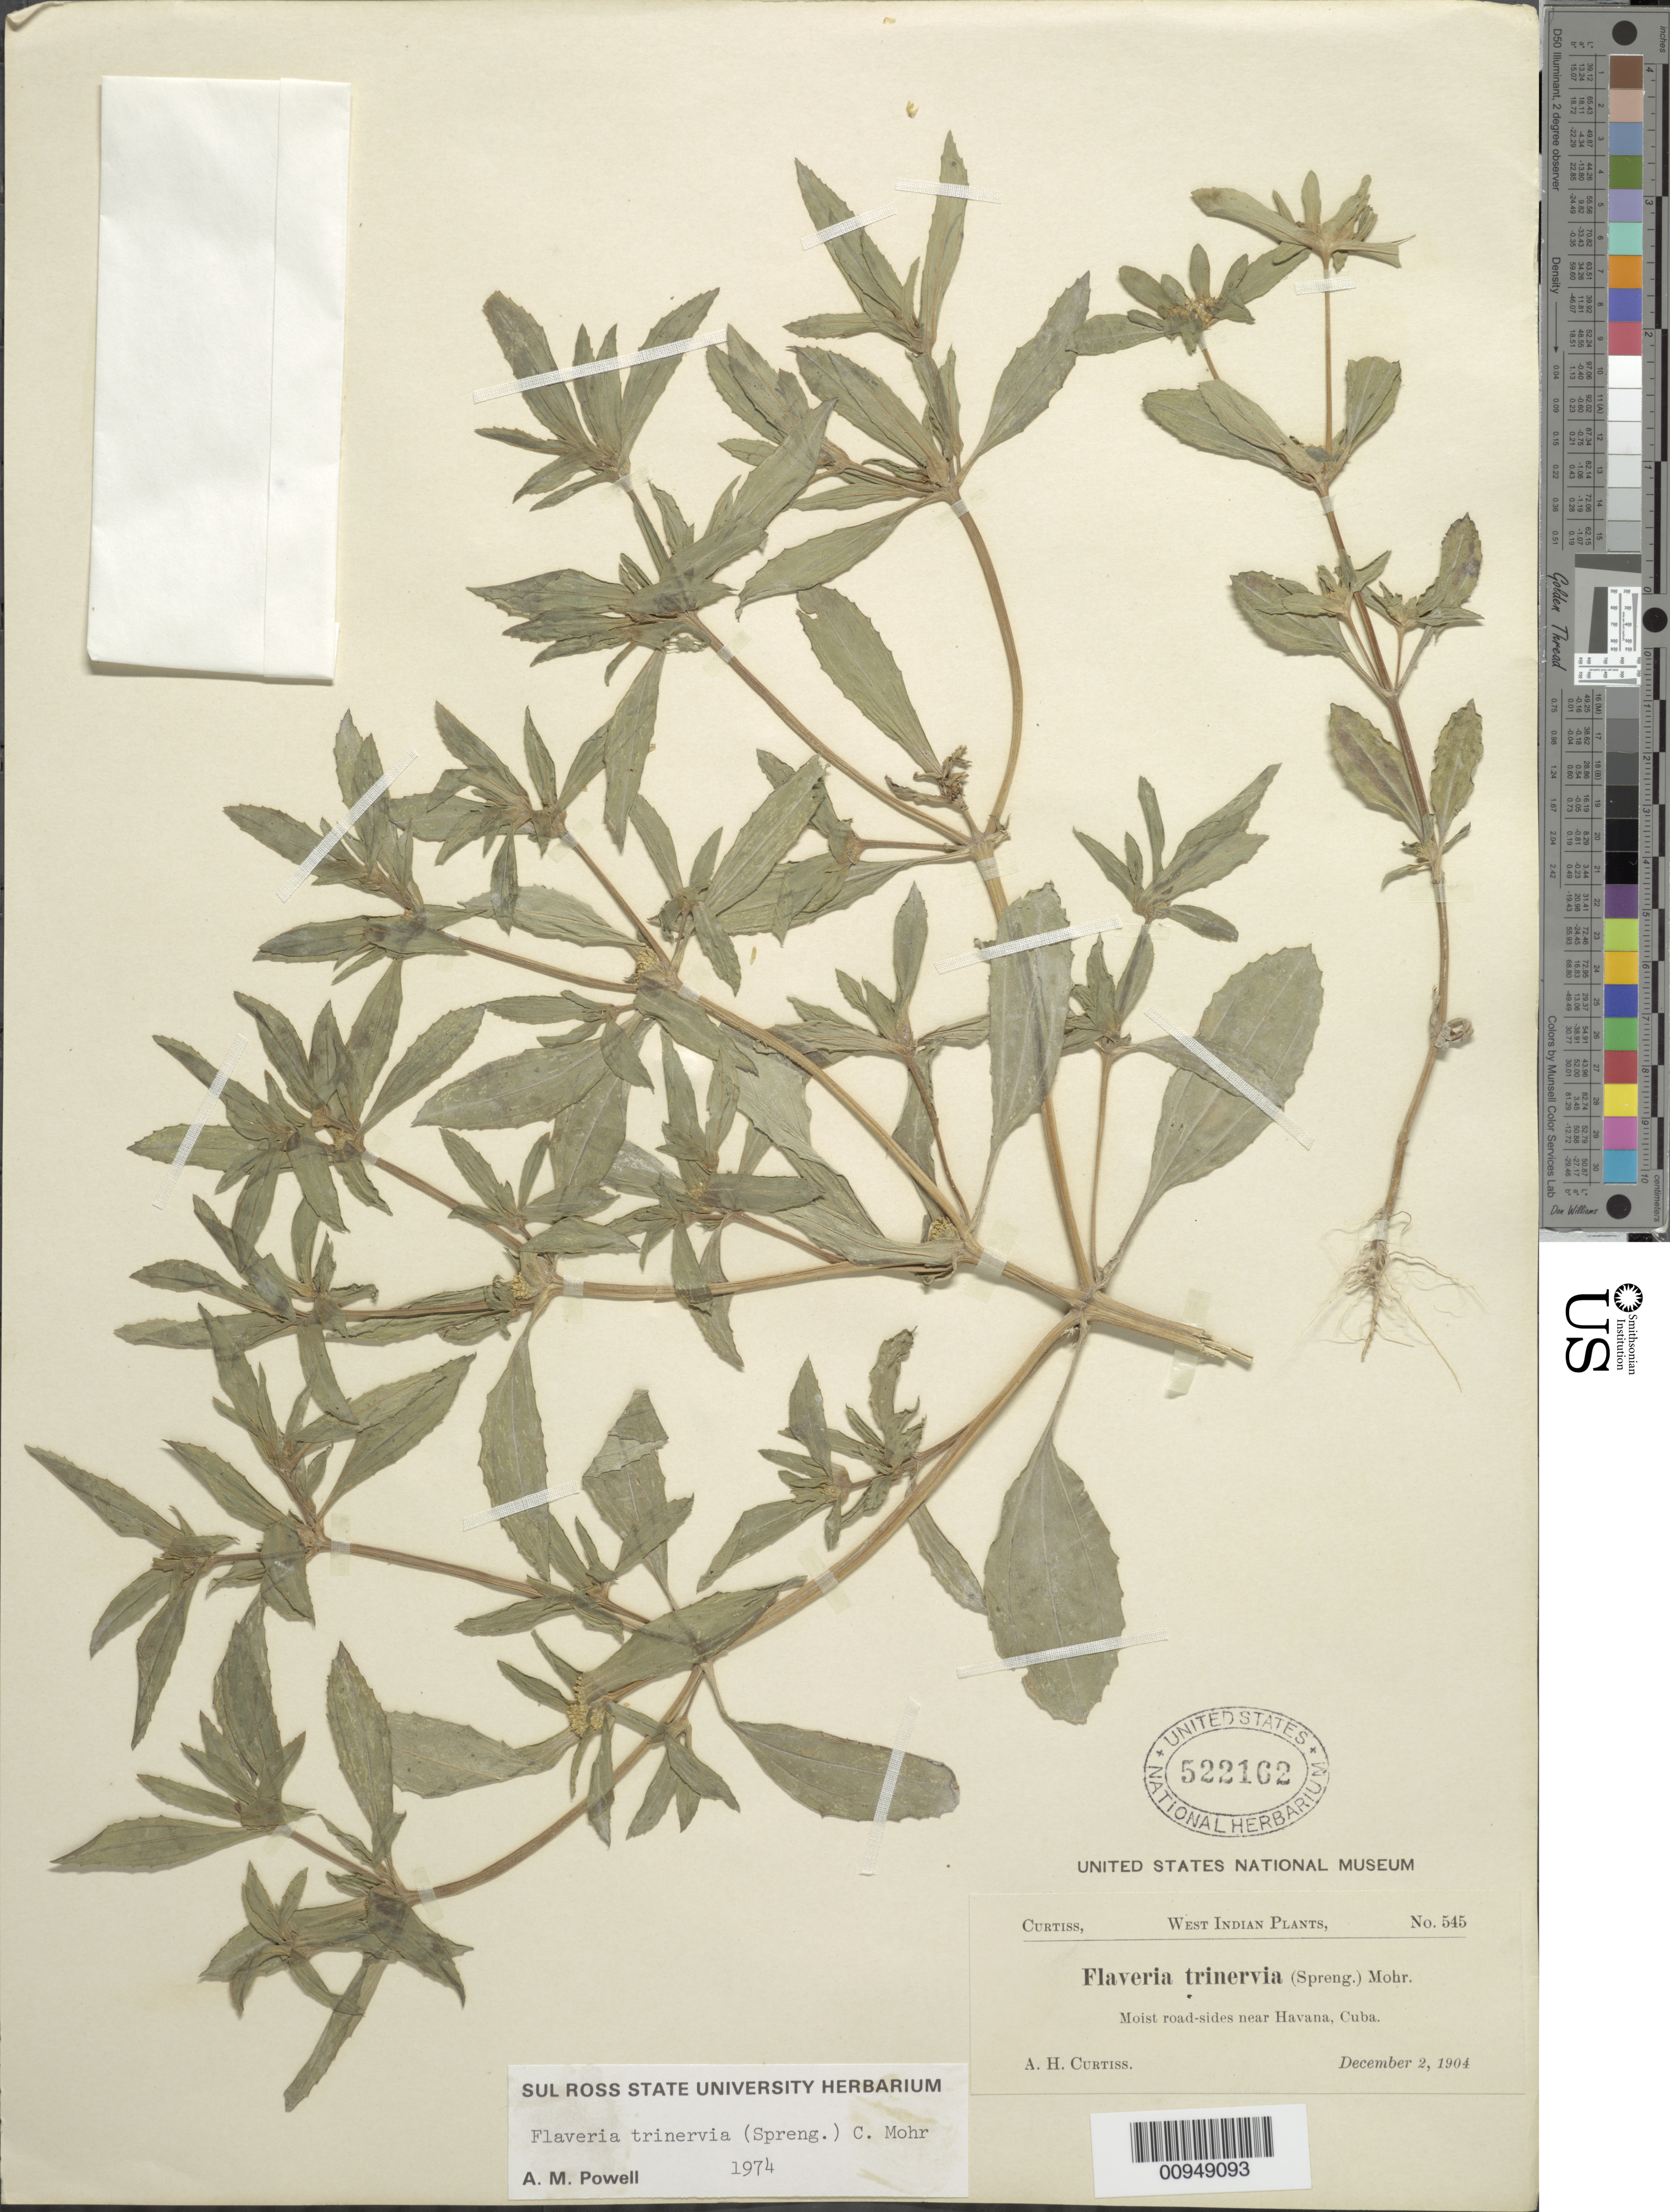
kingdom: Plantae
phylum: Tracheophyta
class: Magnoliopsida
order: Asterales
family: Asteraceae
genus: Flaveria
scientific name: Flaveria trinervia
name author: (Spreng.) C. Mohr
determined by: Powell, A. M.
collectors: A. H. Curtiss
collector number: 545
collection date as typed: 02 Dec 1904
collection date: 1904-12-02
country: Cuba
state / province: La Habana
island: Cuba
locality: Road-sides near Havana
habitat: Moist roadsides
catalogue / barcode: US 522162